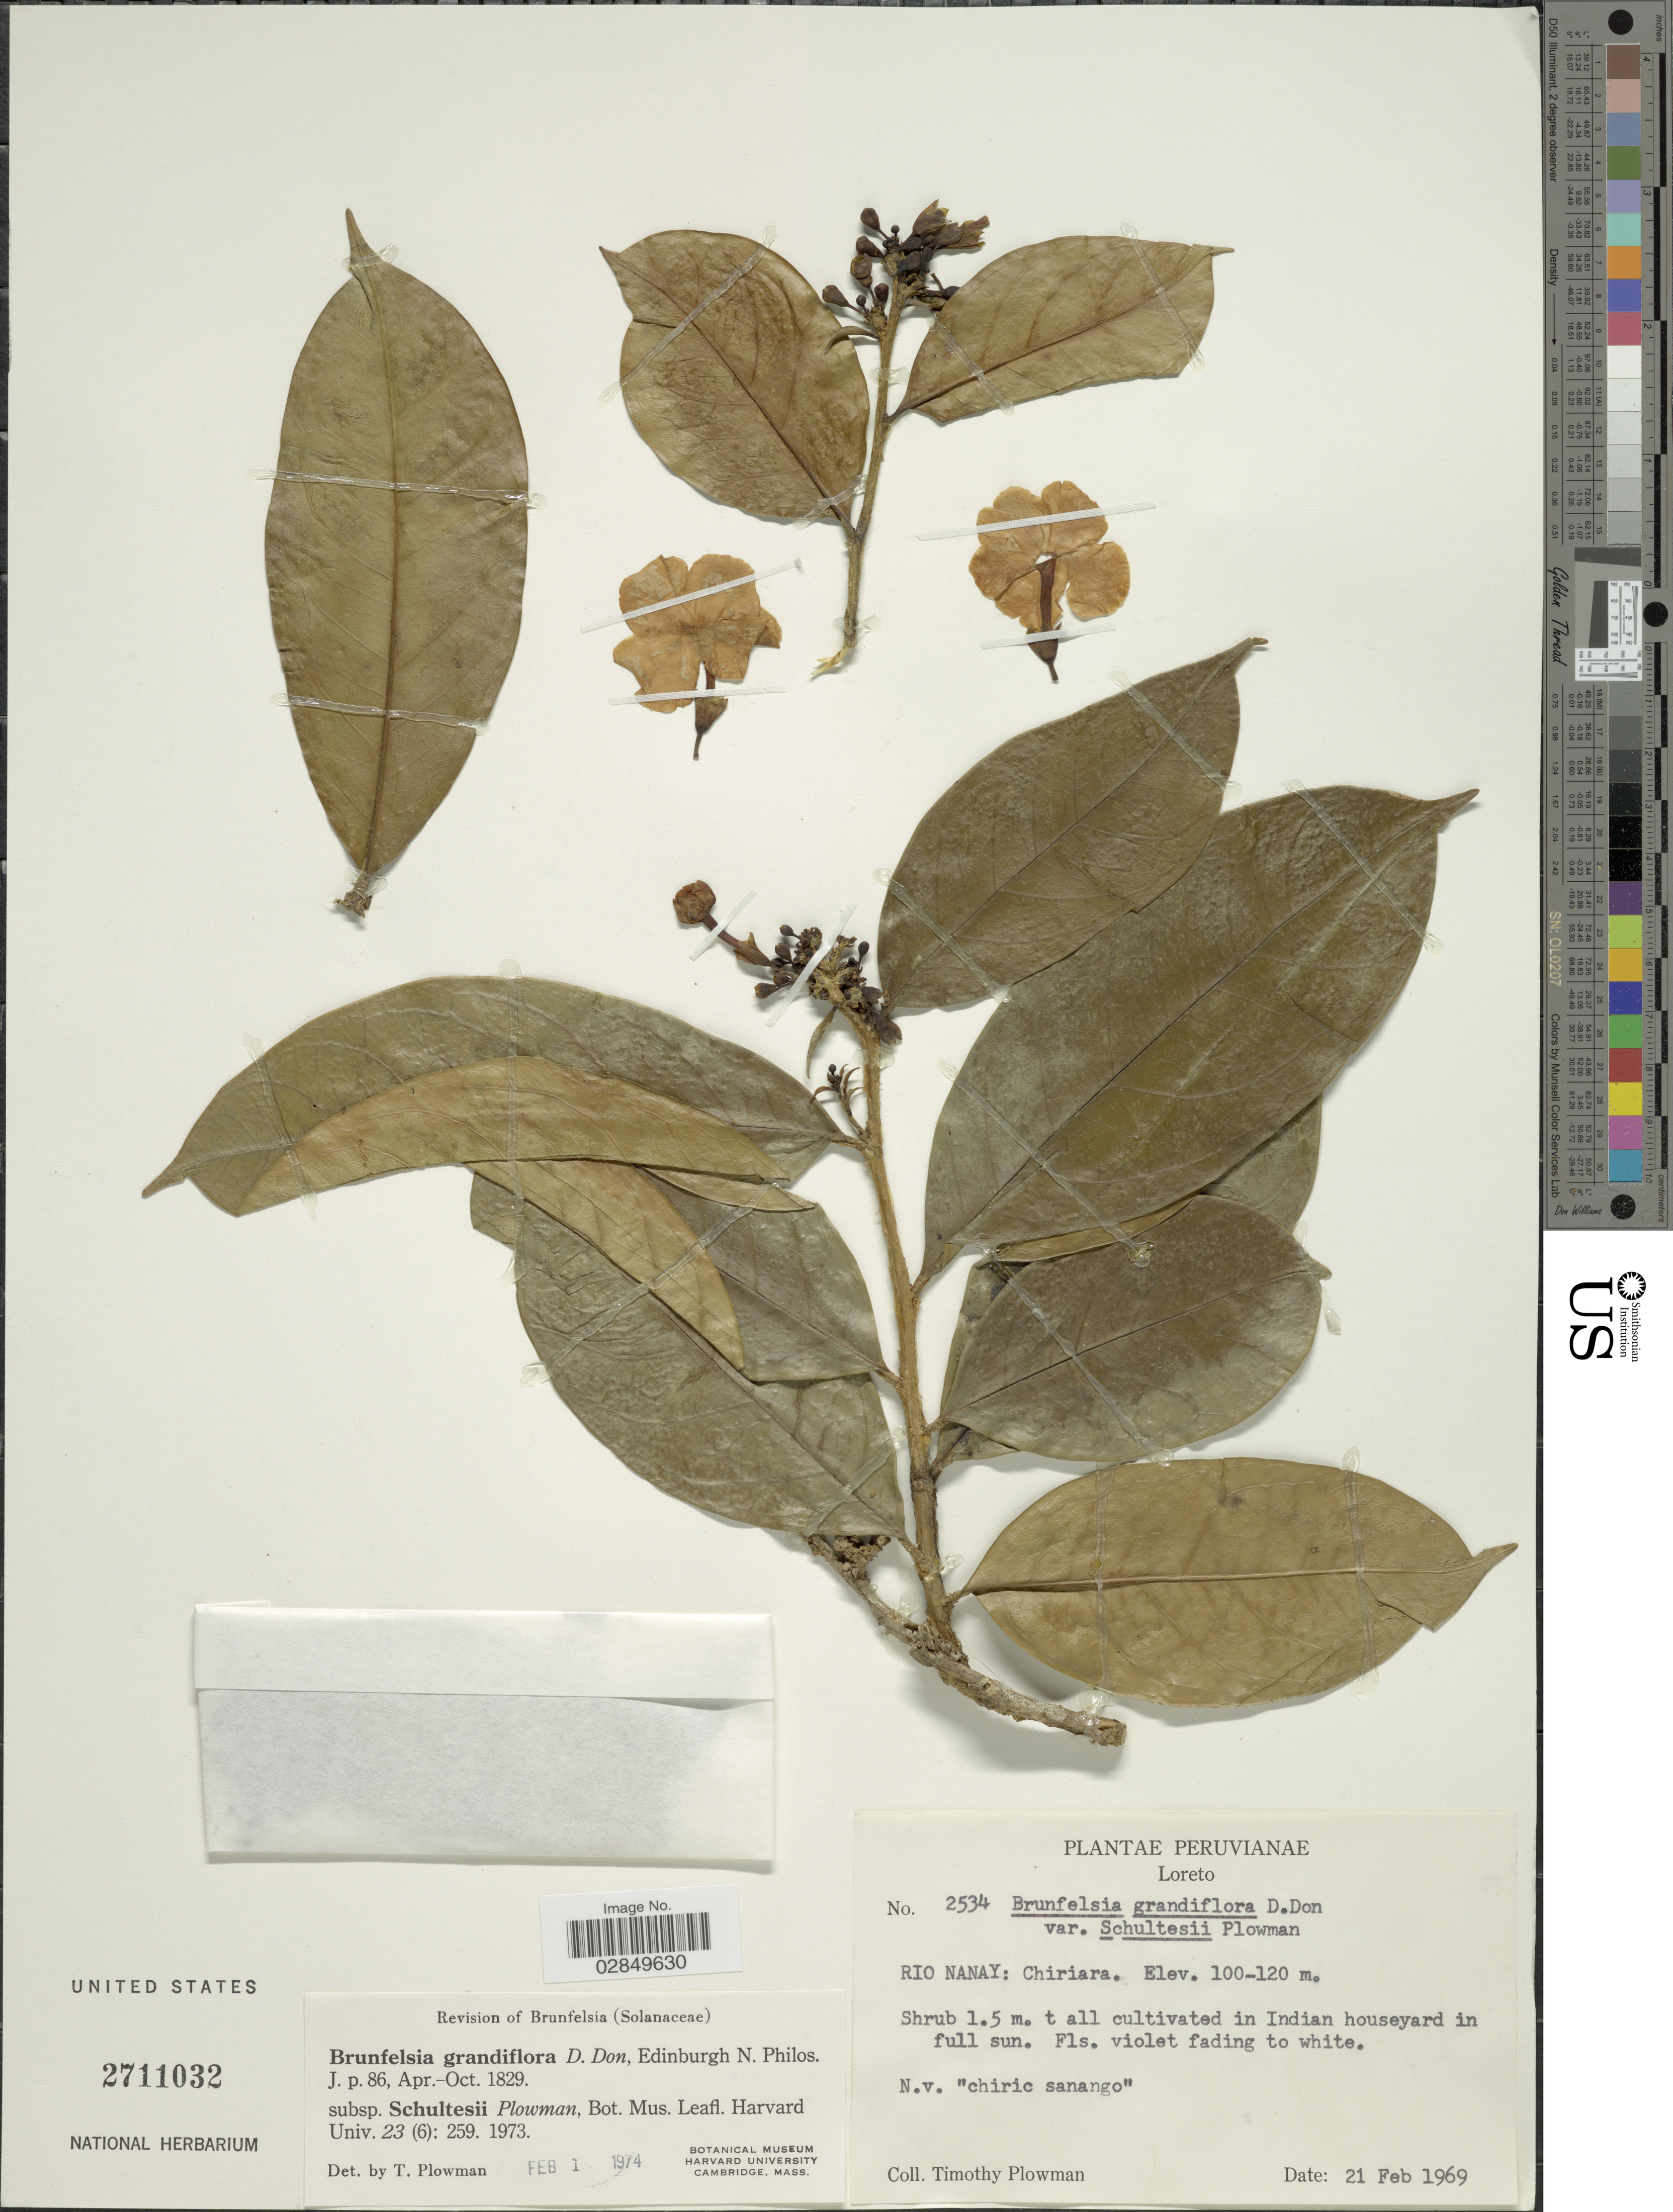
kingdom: Plantae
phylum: Tracheophyta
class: Magnoliopsida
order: Solanales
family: Solanaceae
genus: Brunfelsia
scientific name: Brunfelsia grandiflora subsp. schultesii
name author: Plowman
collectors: T. Plowman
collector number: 2534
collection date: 1969-02-21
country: Peru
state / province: Loreto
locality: Rio Nanay, Chiriara.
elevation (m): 100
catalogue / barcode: US 2711032